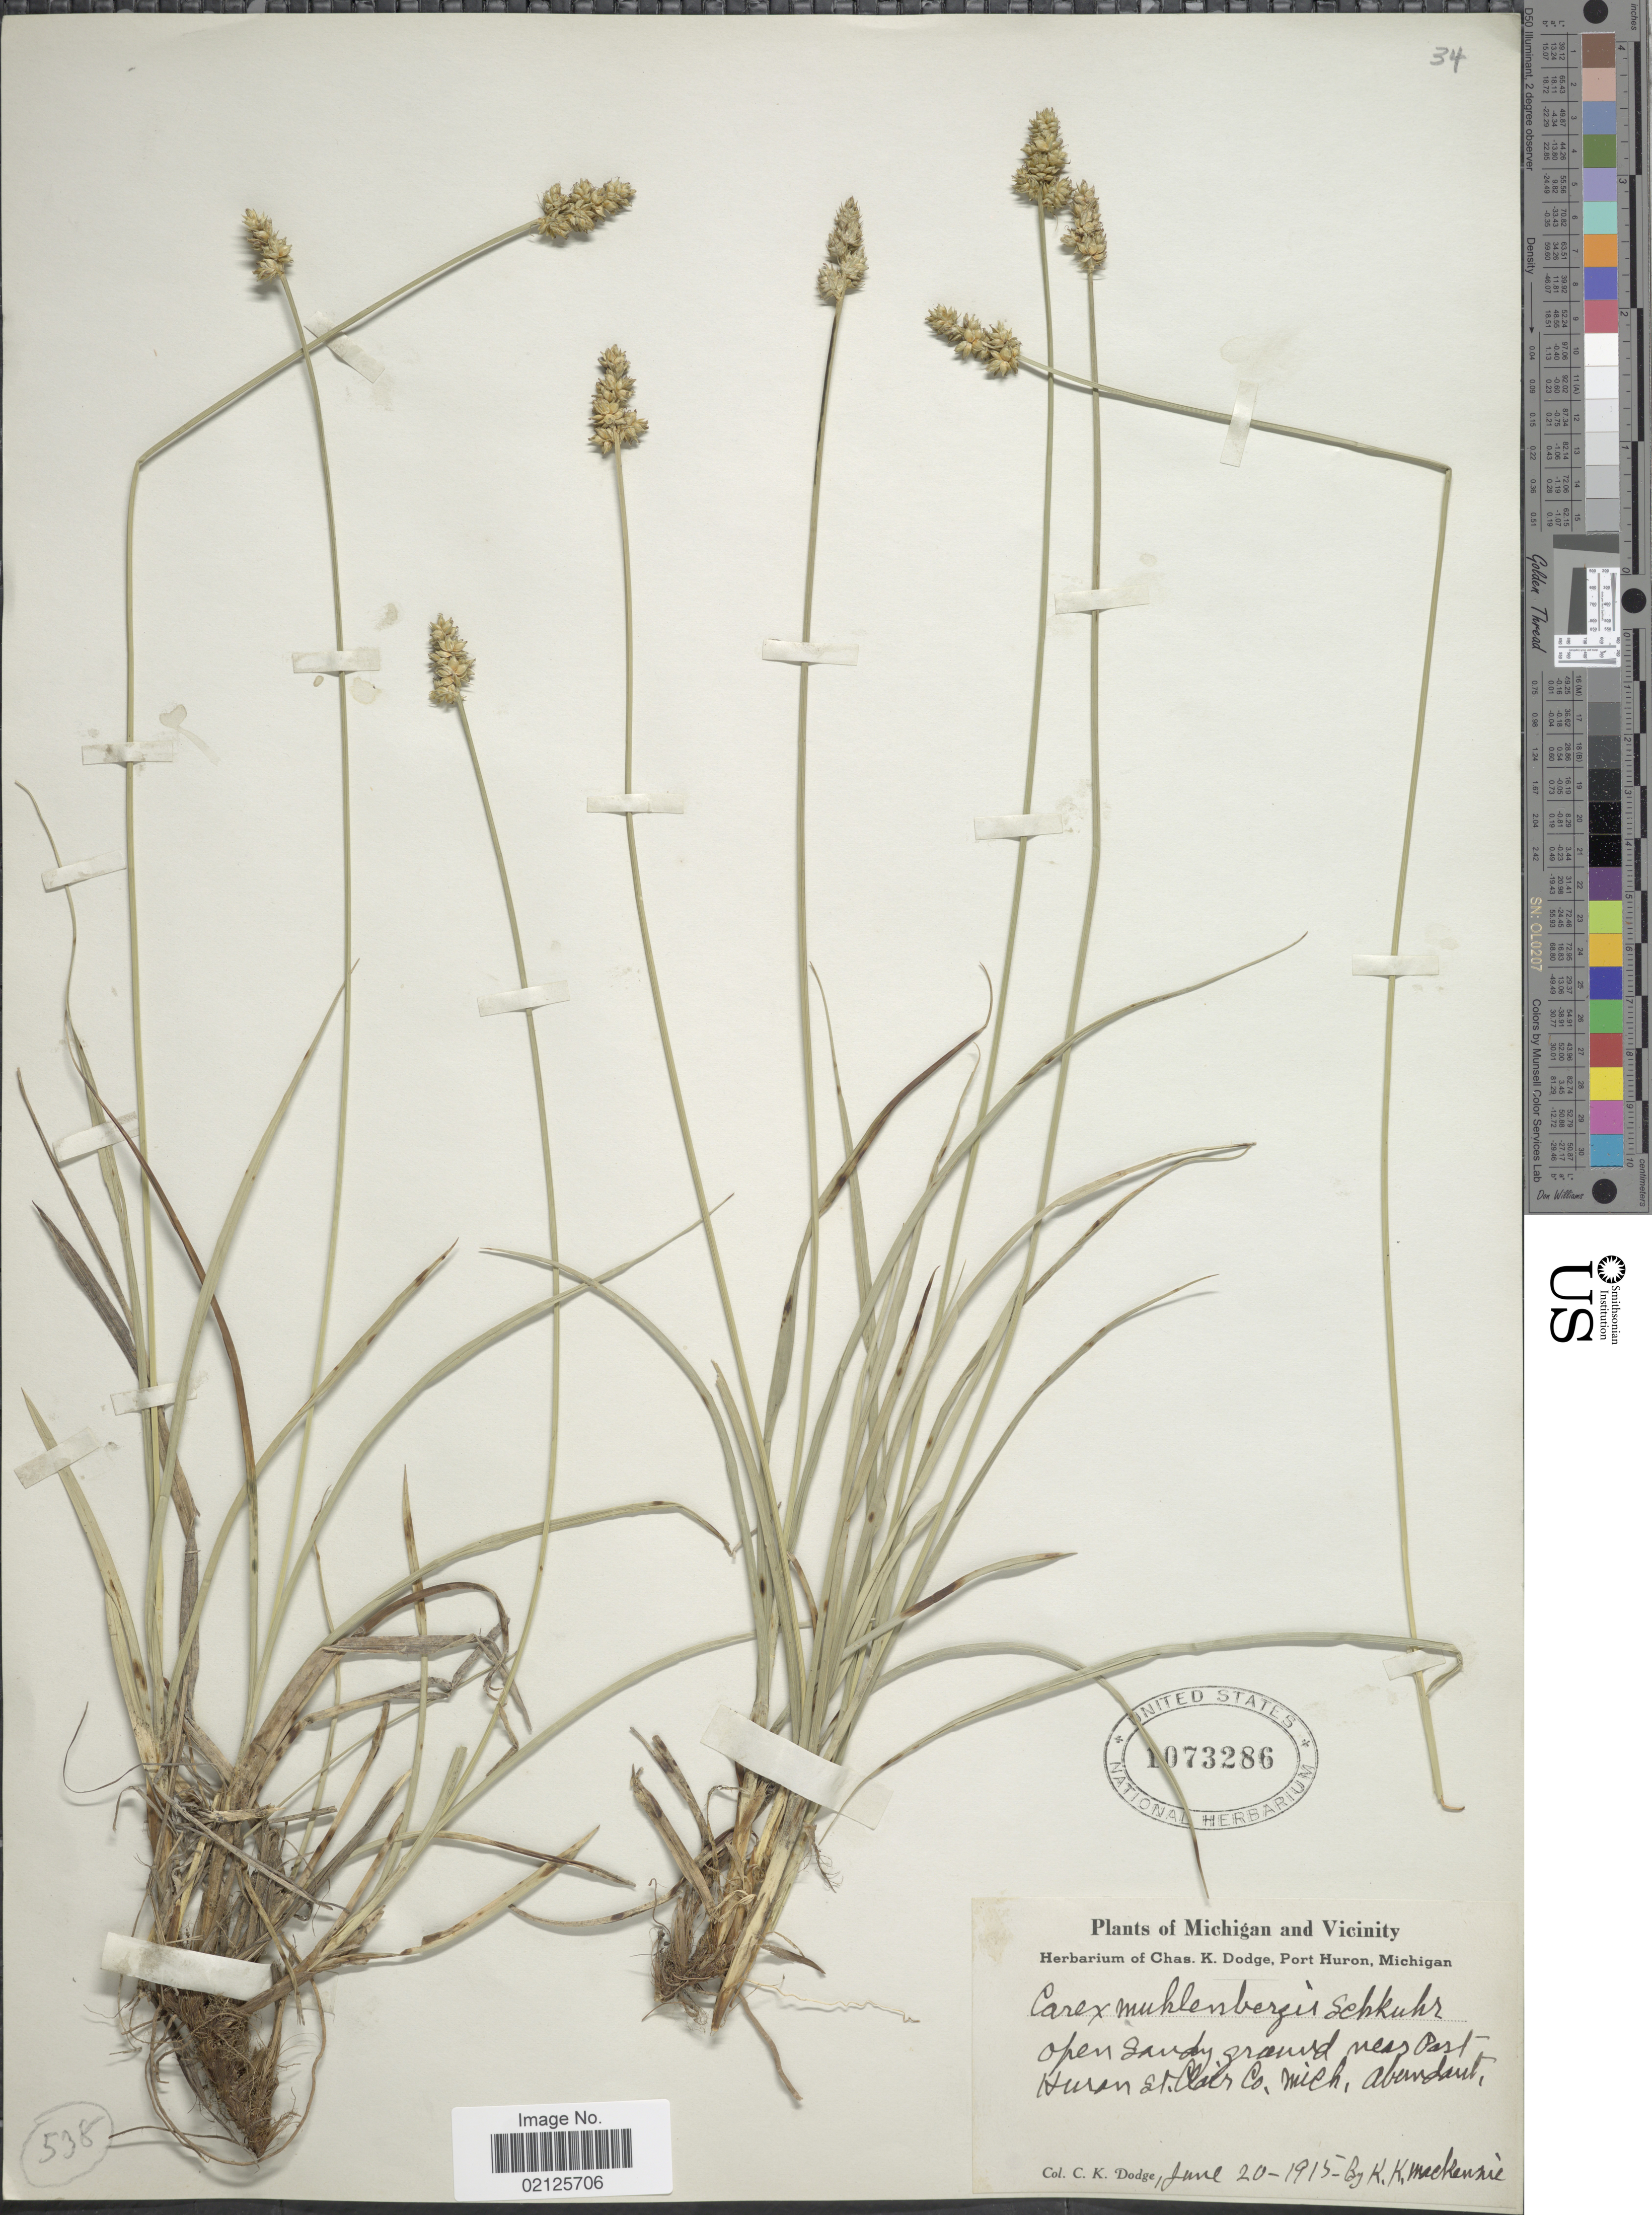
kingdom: Plantae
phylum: Tracheophyta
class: Liliopsida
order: Poales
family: Cyperaceae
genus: Carex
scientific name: Carex muehlenbergii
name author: Willd.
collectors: C. Dodge & K. K. Mackenzie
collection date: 1915-06-20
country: United States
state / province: Michigan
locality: Michigan and Vicinity, Open sandy grand near Post Huron St Clair Co, Abundant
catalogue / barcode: US 1073286